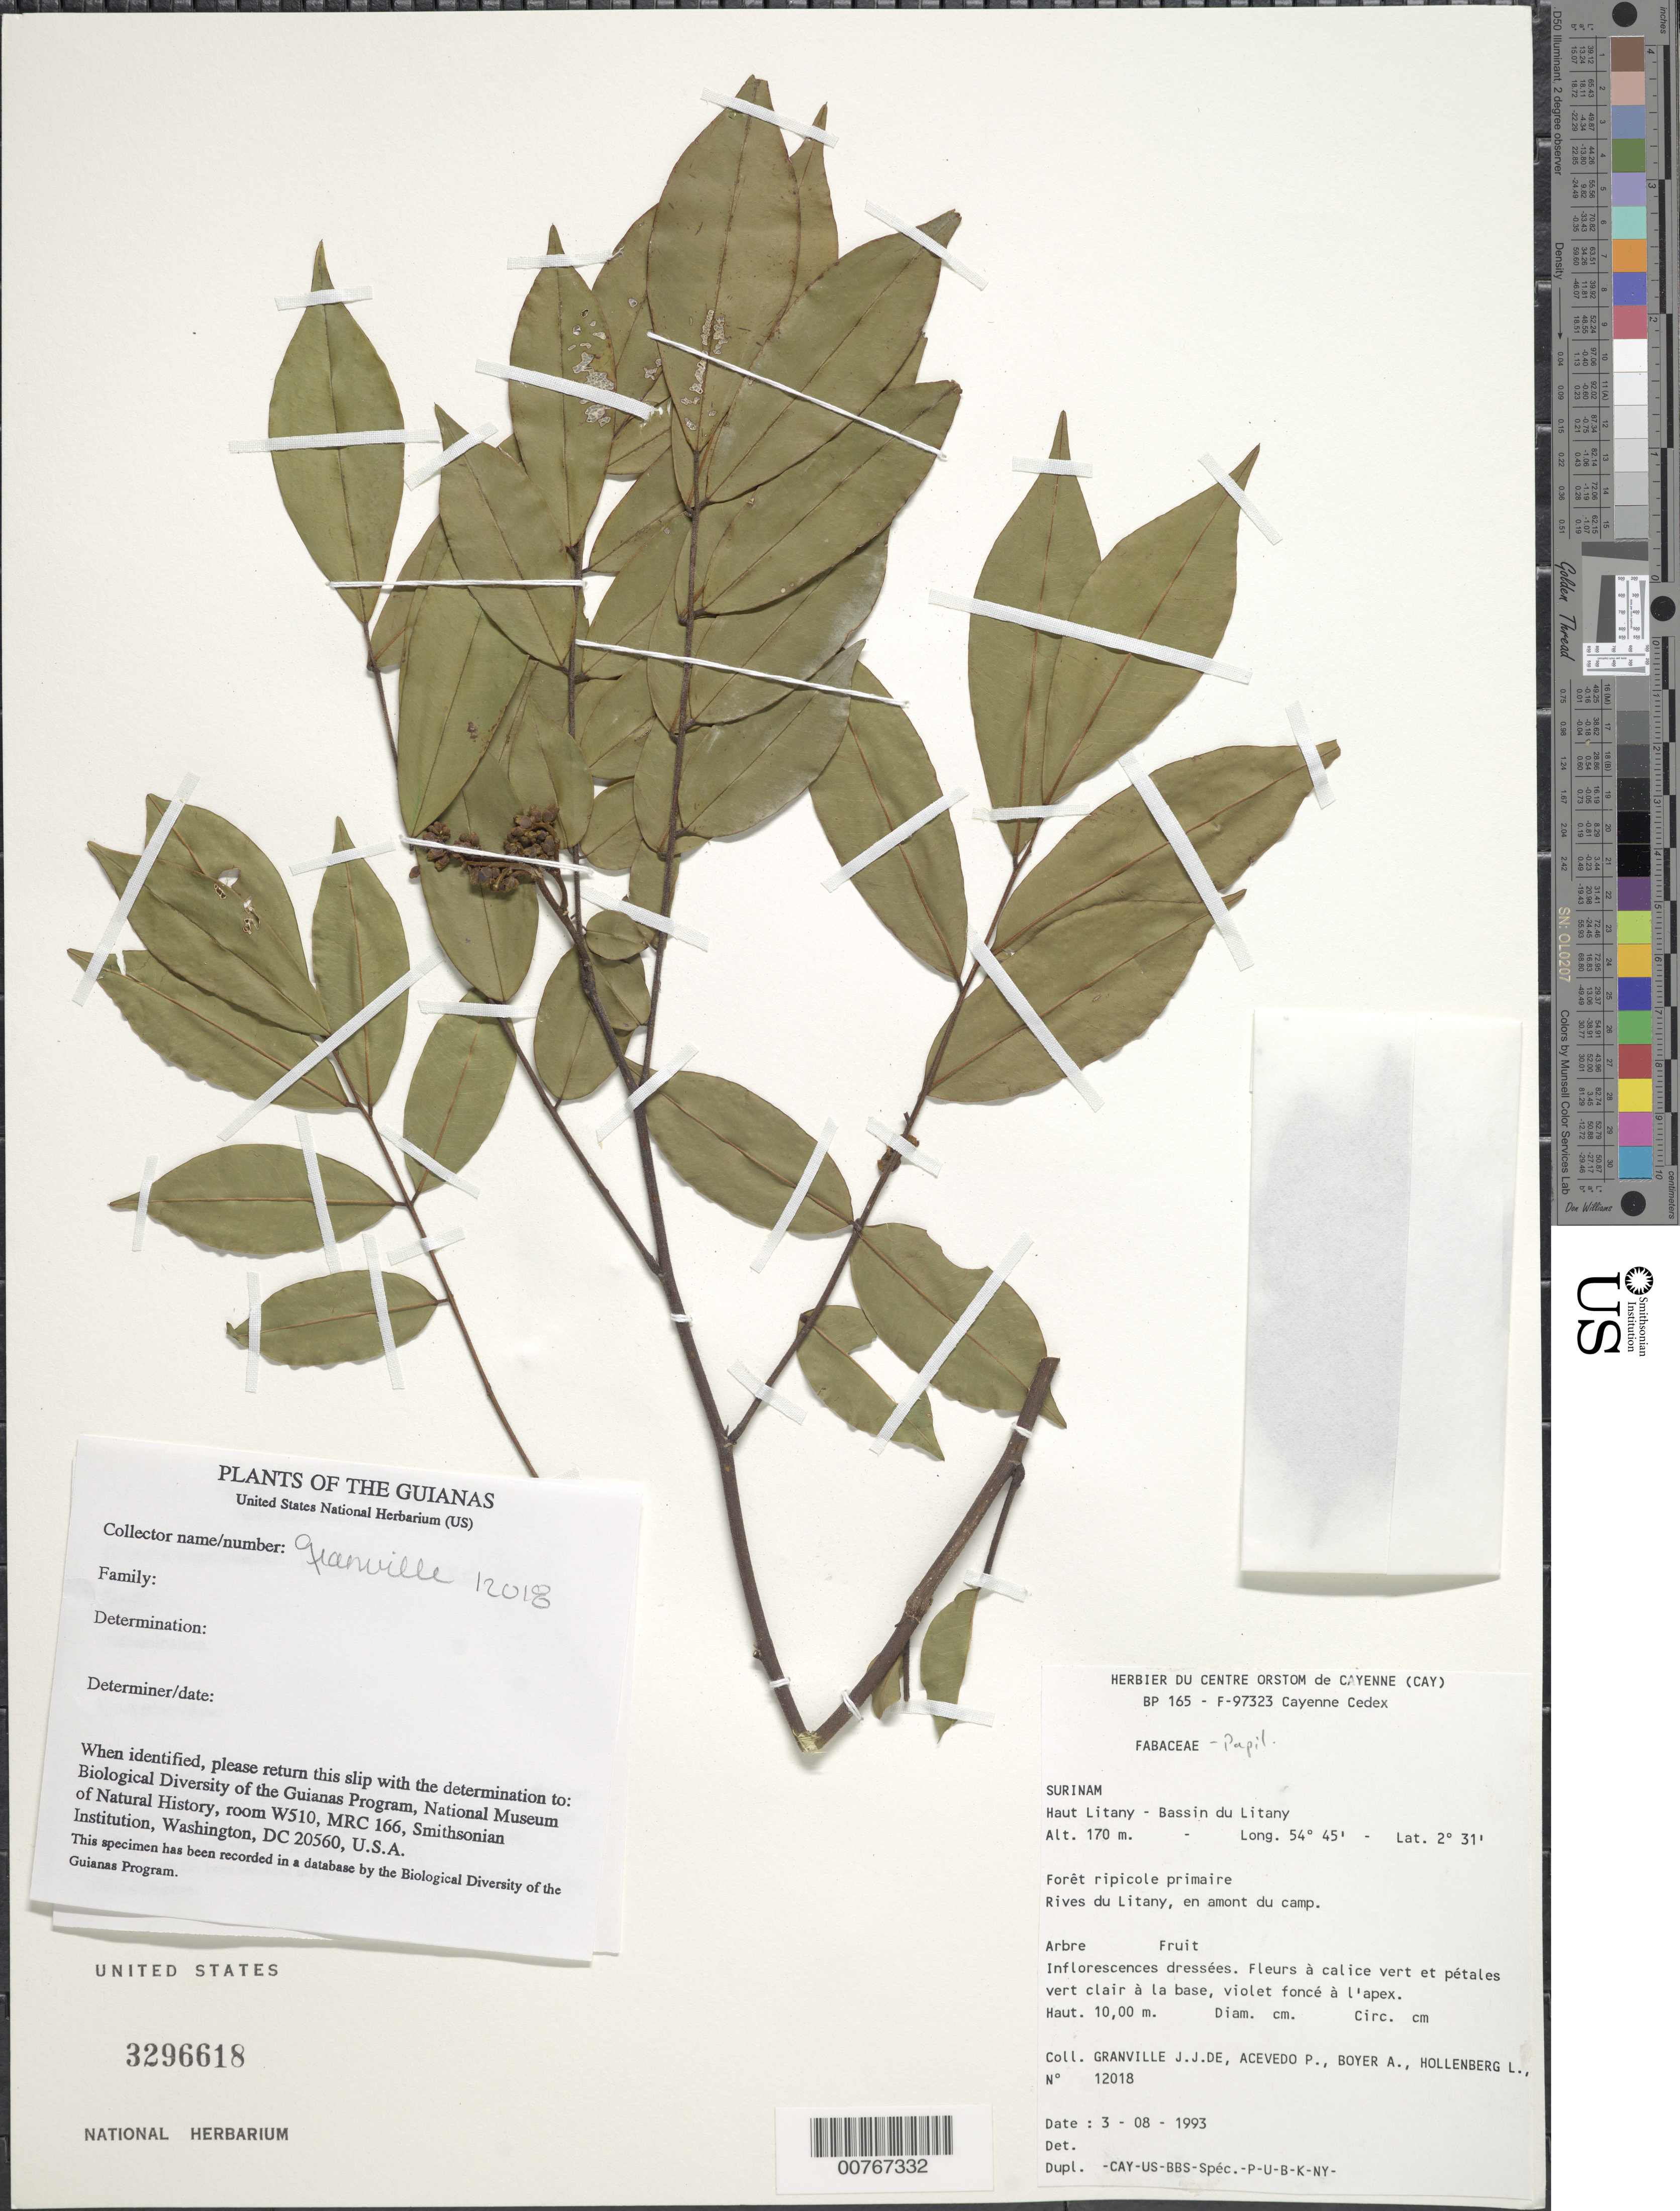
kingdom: Plantae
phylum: Tracheophyta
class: Magnoliopsida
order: Fabales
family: Fabaceae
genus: Machaerium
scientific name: Machaerium inundatum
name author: (Mart. ex Benth.) Ducke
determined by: Mansano, V. F.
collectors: J.-J. de Granville, P. Acevedo-Rodr., A. Boyer & L. Hollenberg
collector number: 12018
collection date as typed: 3-Aug-93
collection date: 1993-08-03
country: Suriname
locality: Haut Litany, Bassin du Litany, en amont du camp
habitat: Rives du Litany, Forêt ripicole primaire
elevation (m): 170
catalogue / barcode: US 3296618